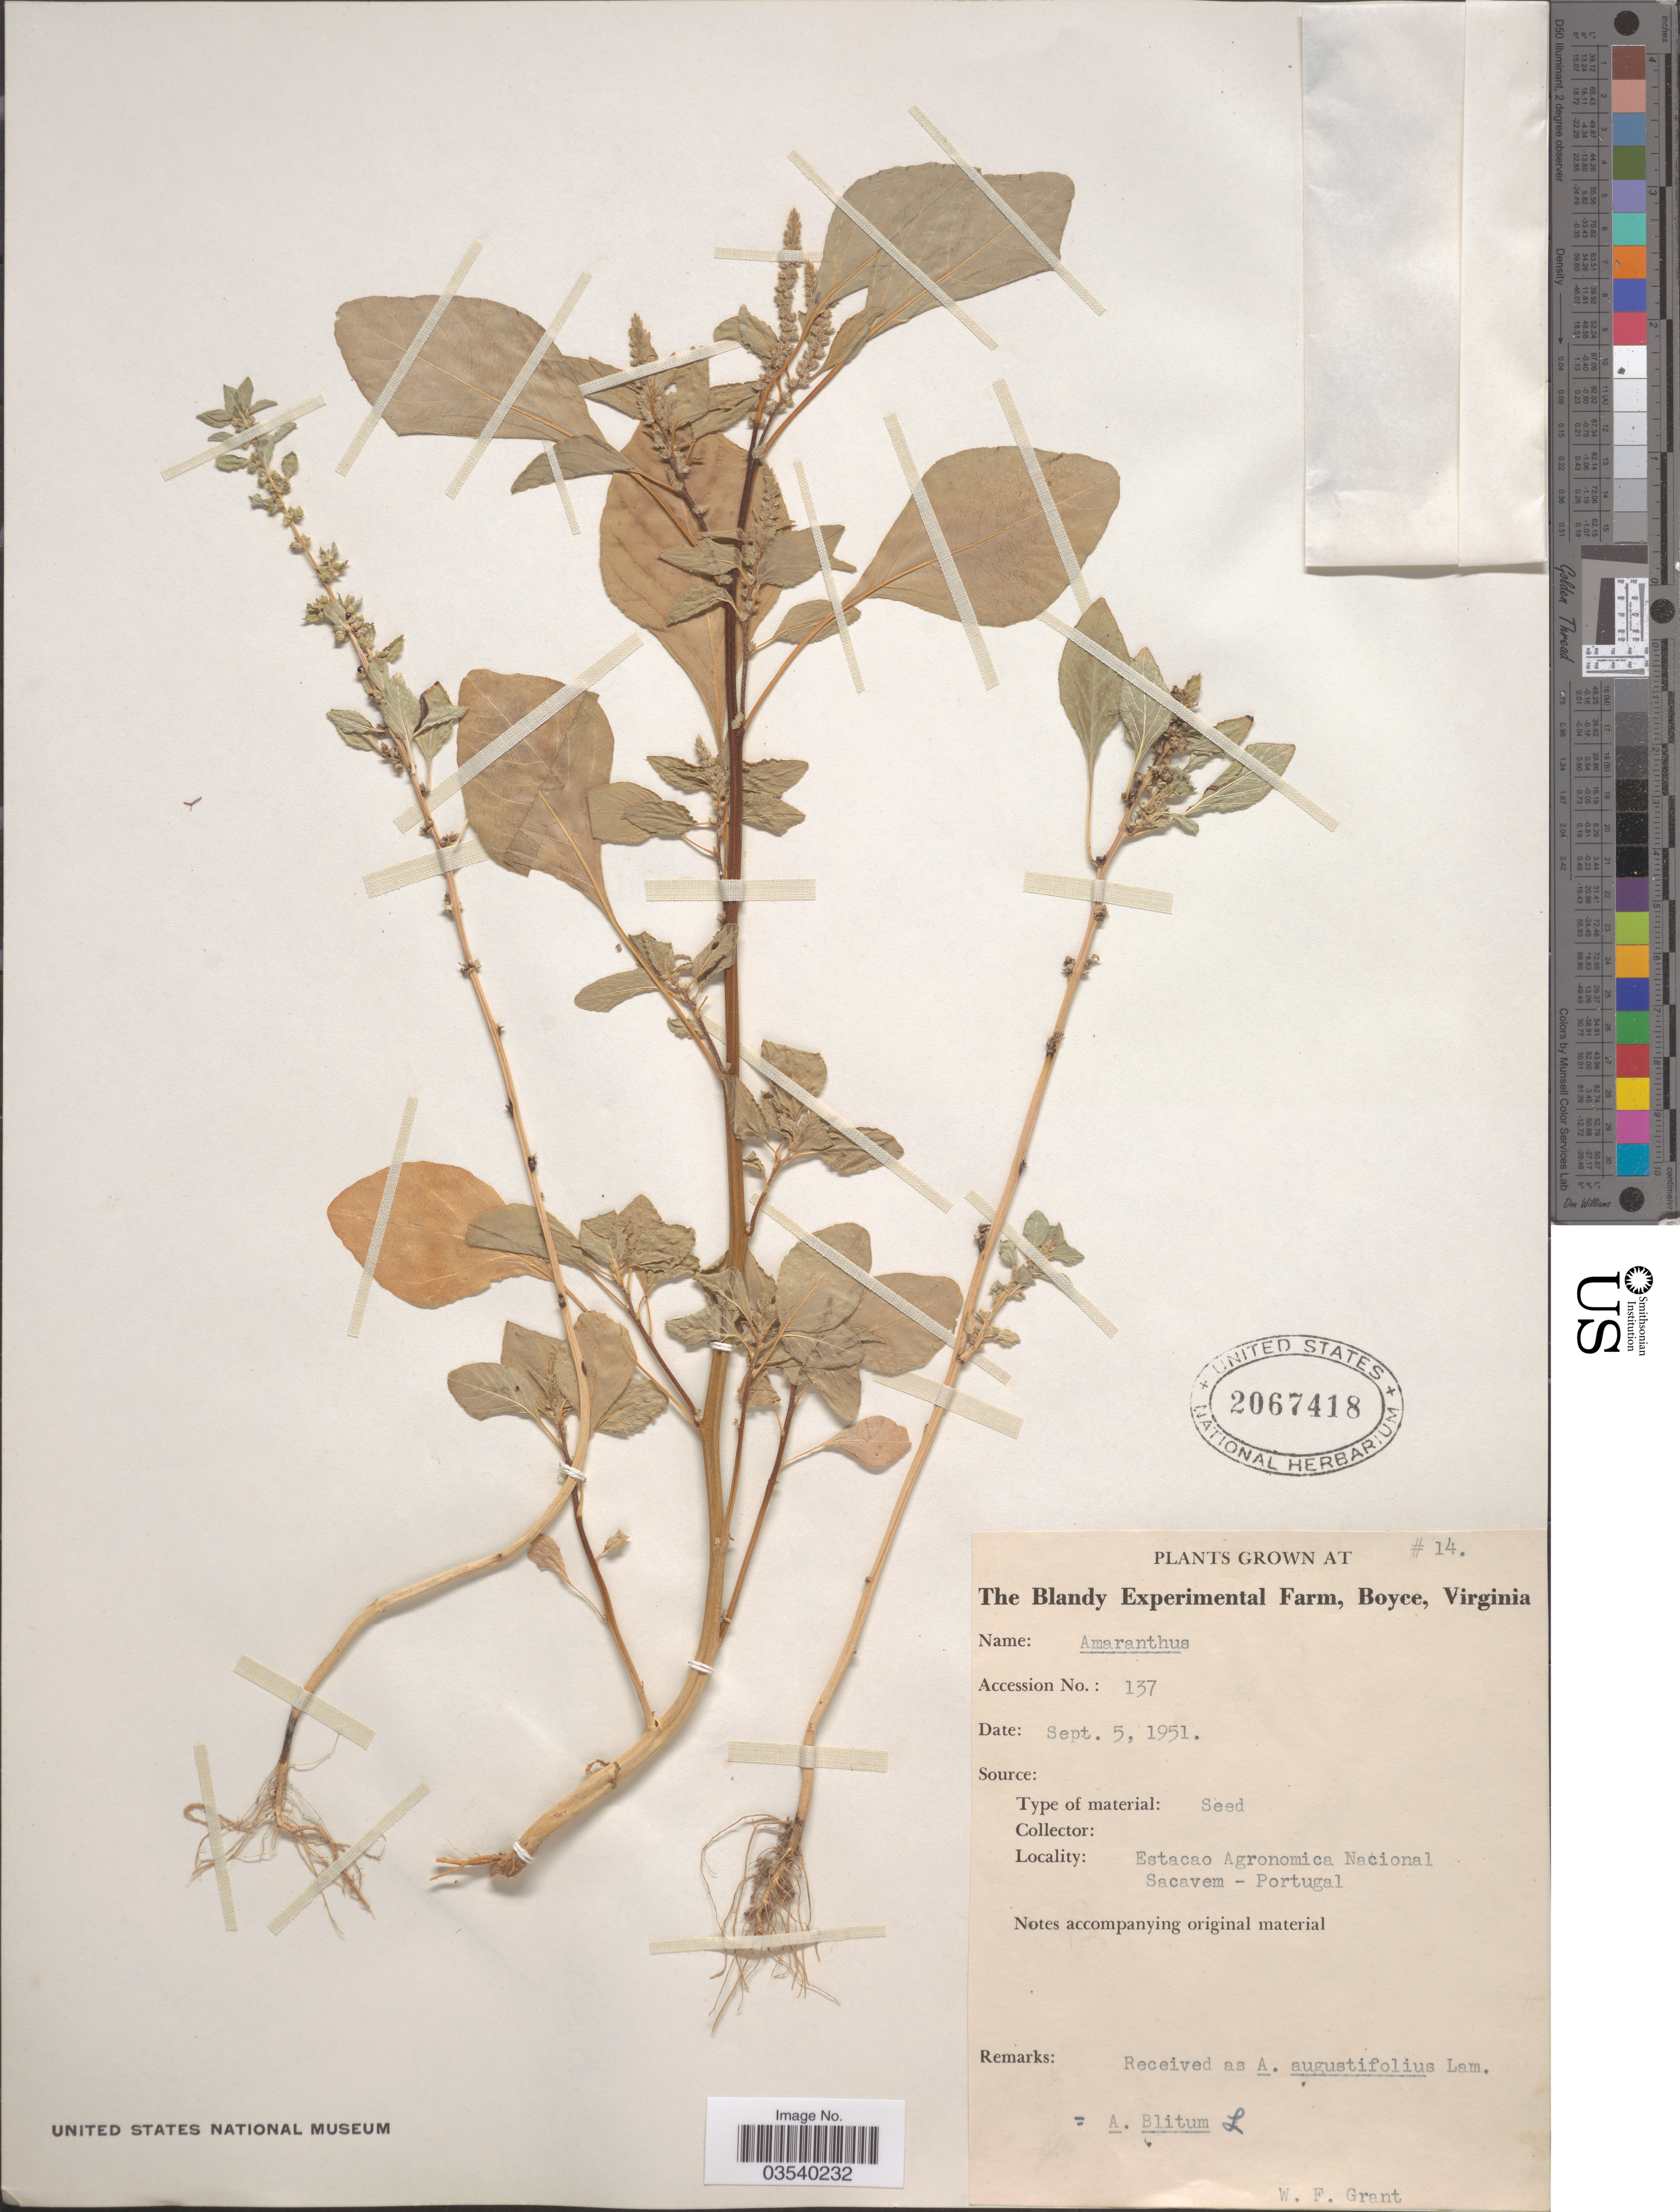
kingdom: Plantae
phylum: Tracheophyta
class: Magnoliopsida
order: Caryophyllales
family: Amaranthaceae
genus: Amaranthus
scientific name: Amaranthus blitum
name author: L.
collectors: W. Grant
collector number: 14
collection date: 1951-09-05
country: United States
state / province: Virginia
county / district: Clarke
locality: Grown at The Blandy Experimental Farm, Boyce.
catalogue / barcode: US 2067418